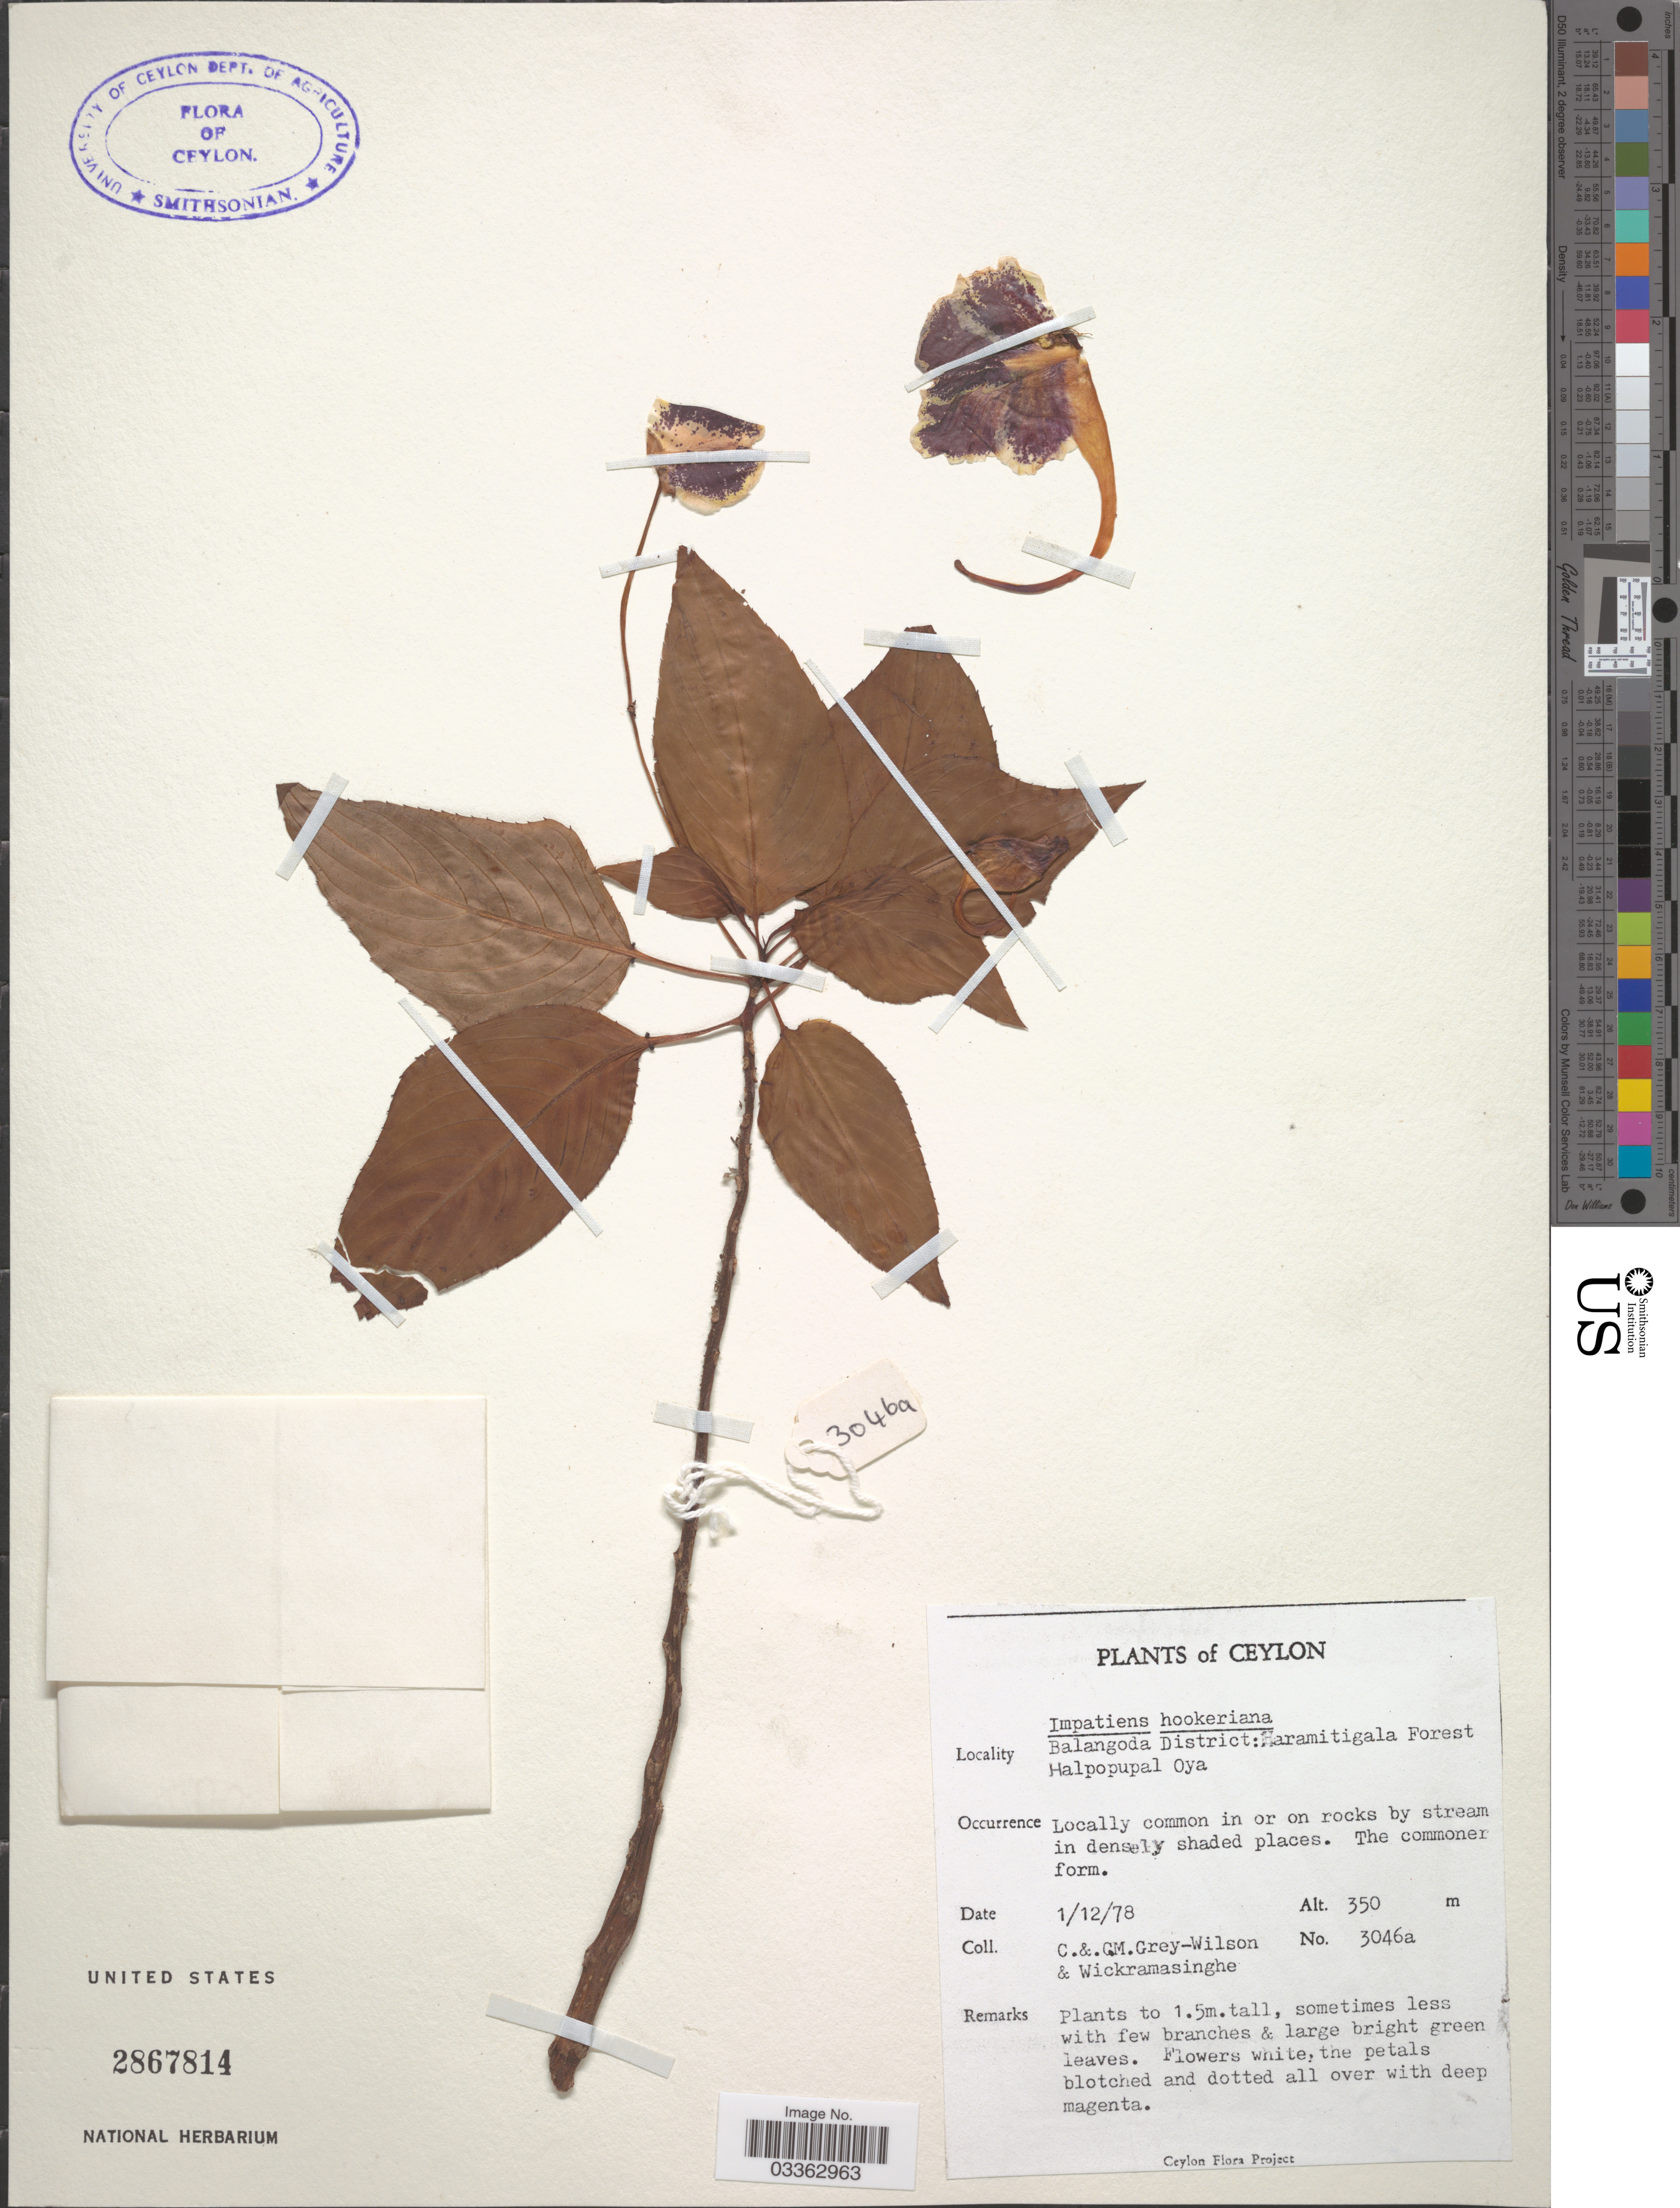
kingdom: Plantae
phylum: Tracheophyta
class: Magnoliopsida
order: Ericales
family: Balsaminaceae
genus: Impatiens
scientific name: Impatiens hookeriana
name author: H. Lév.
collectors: C. Grey-Wilson, C. Grey-Wilson & -. Wickramasinghe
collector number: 3046a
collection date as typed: Transcribed d/m/y: 1/12/78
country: Sri Lanka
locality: Ceylon. Balangoda District: Haramitigala Forest. Halpopupal Oya.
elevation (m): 350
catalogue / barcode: US 2867814